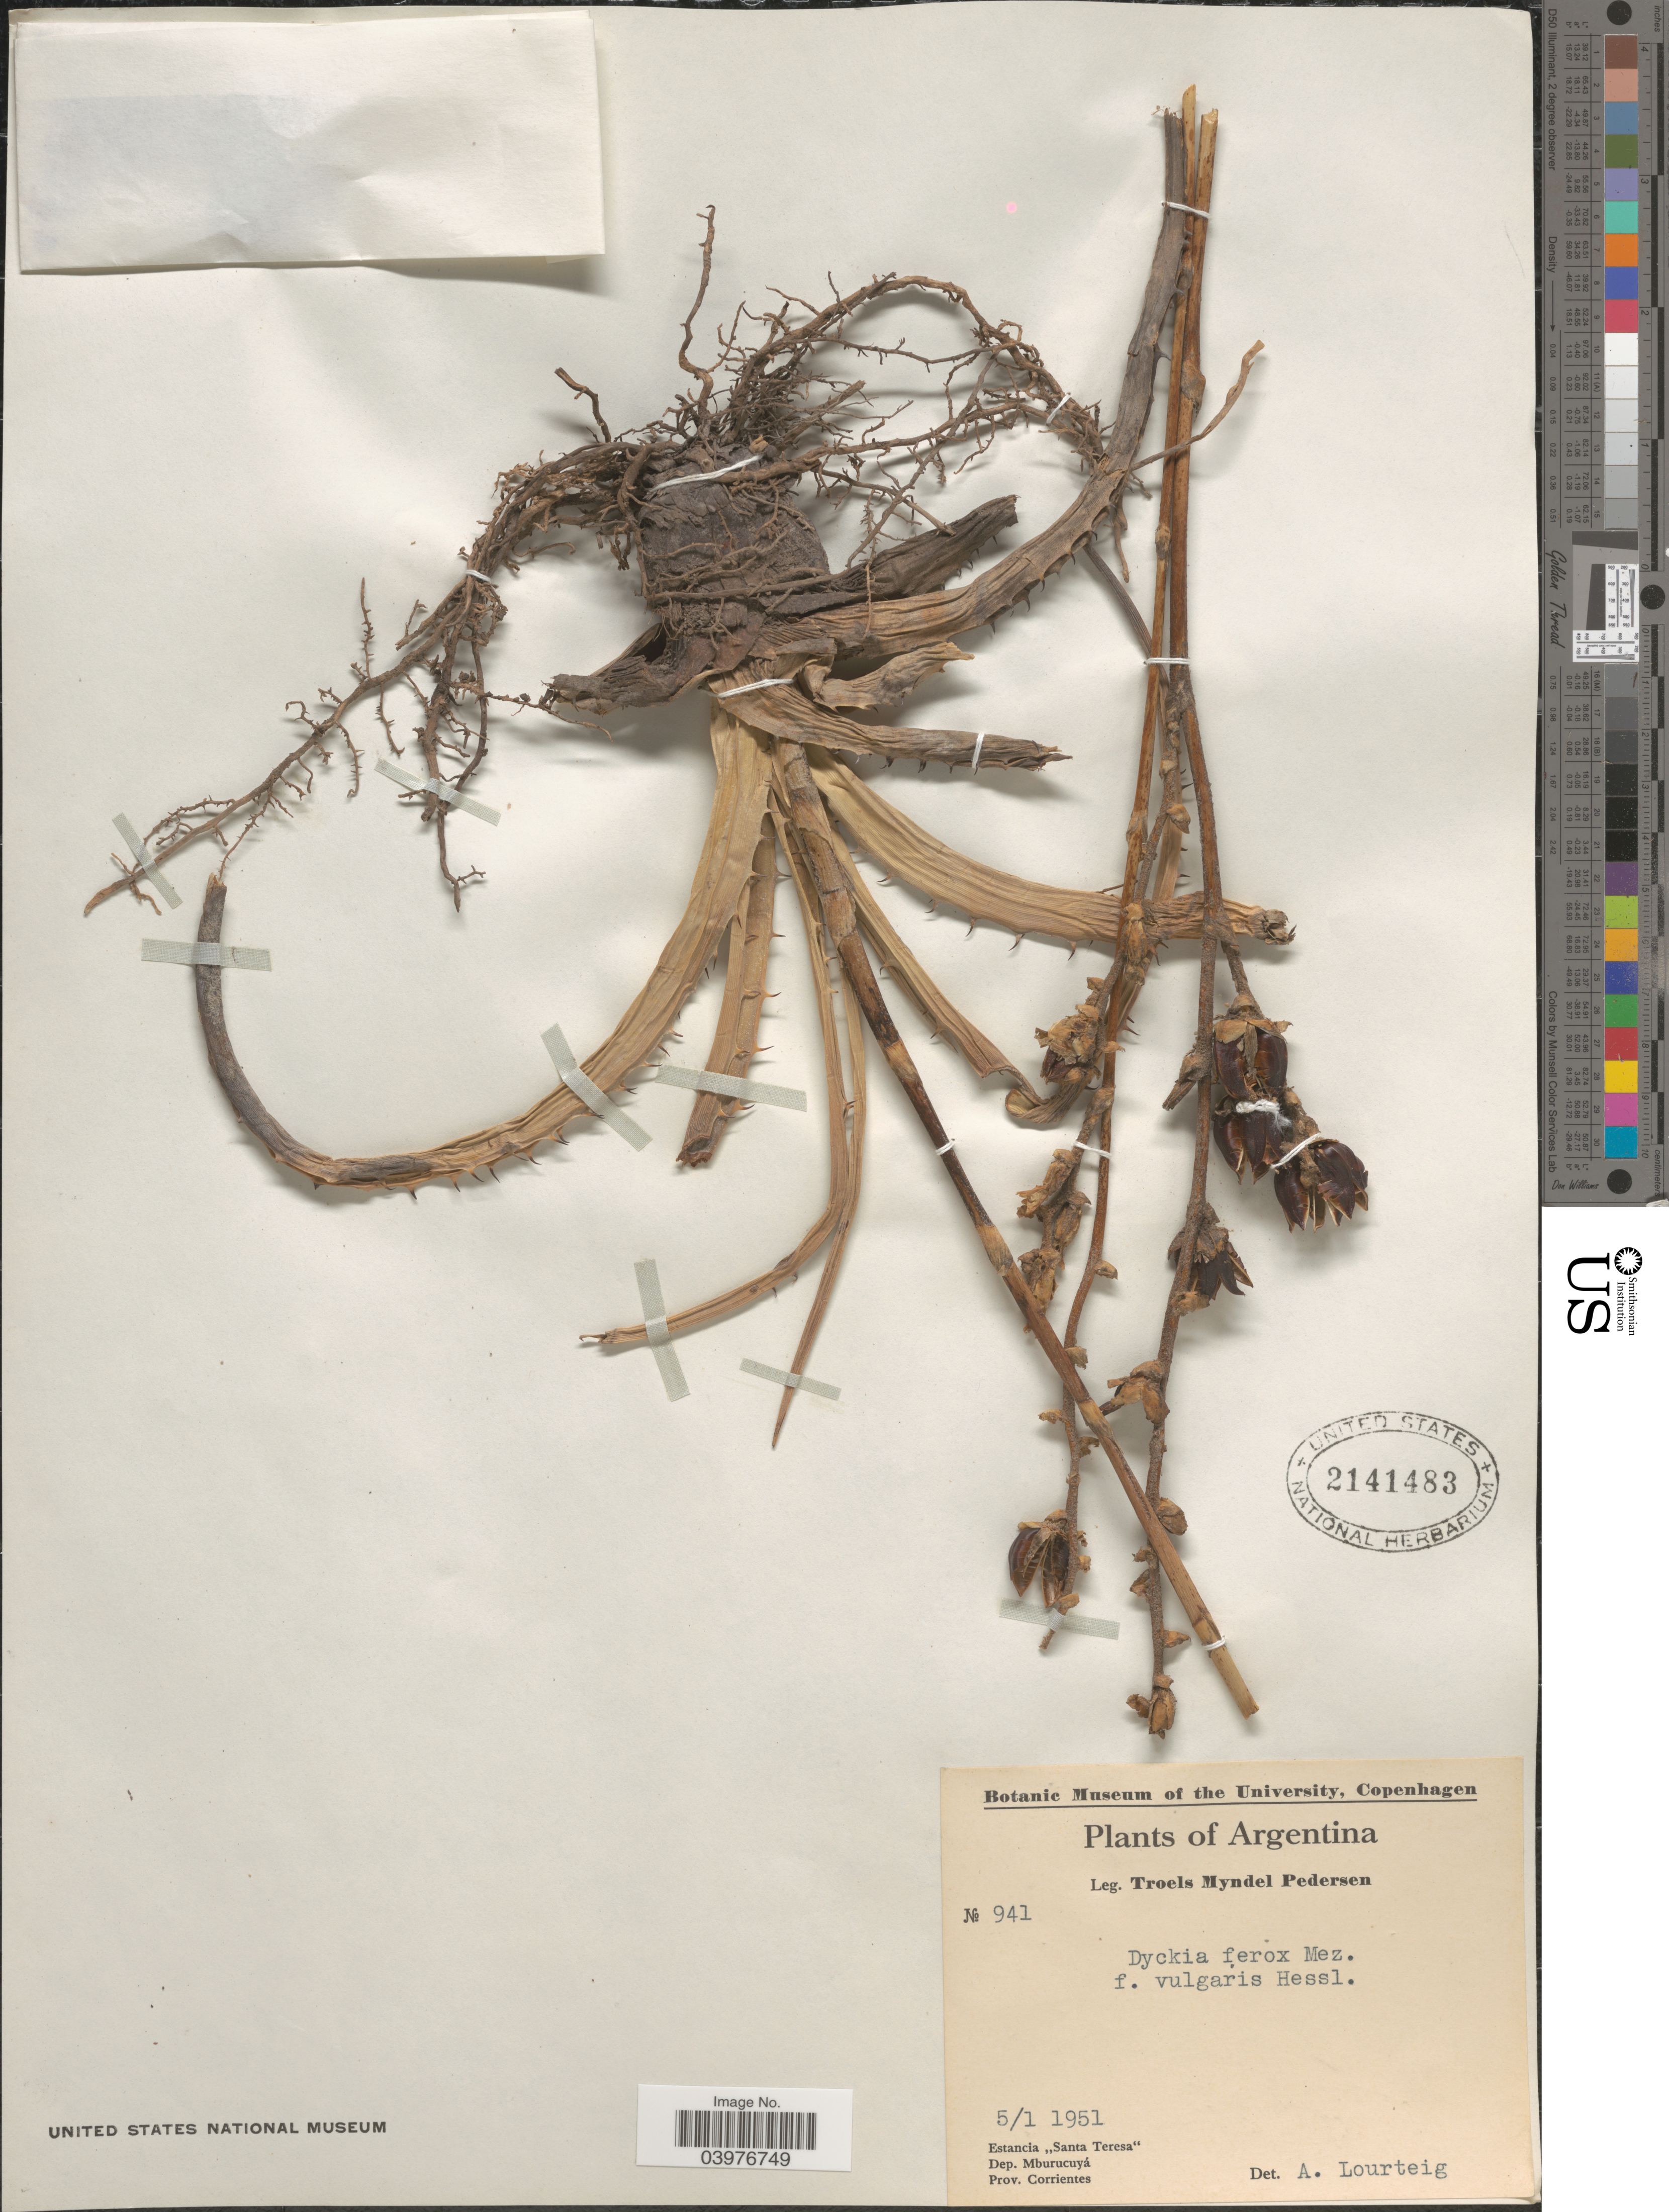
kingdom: Plantae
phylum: Tracheophyta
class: Liliopsida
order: Poales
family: Bromeliaceae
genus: Dyckia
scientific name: Dyckia ferox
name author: Mez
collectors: T. Pederson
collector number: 941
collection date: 1951-01-05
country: Argentina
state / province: Corrientes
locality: Estancia "Santa Teresa". Dep. Mburucuyá.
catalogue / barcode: US 2141483